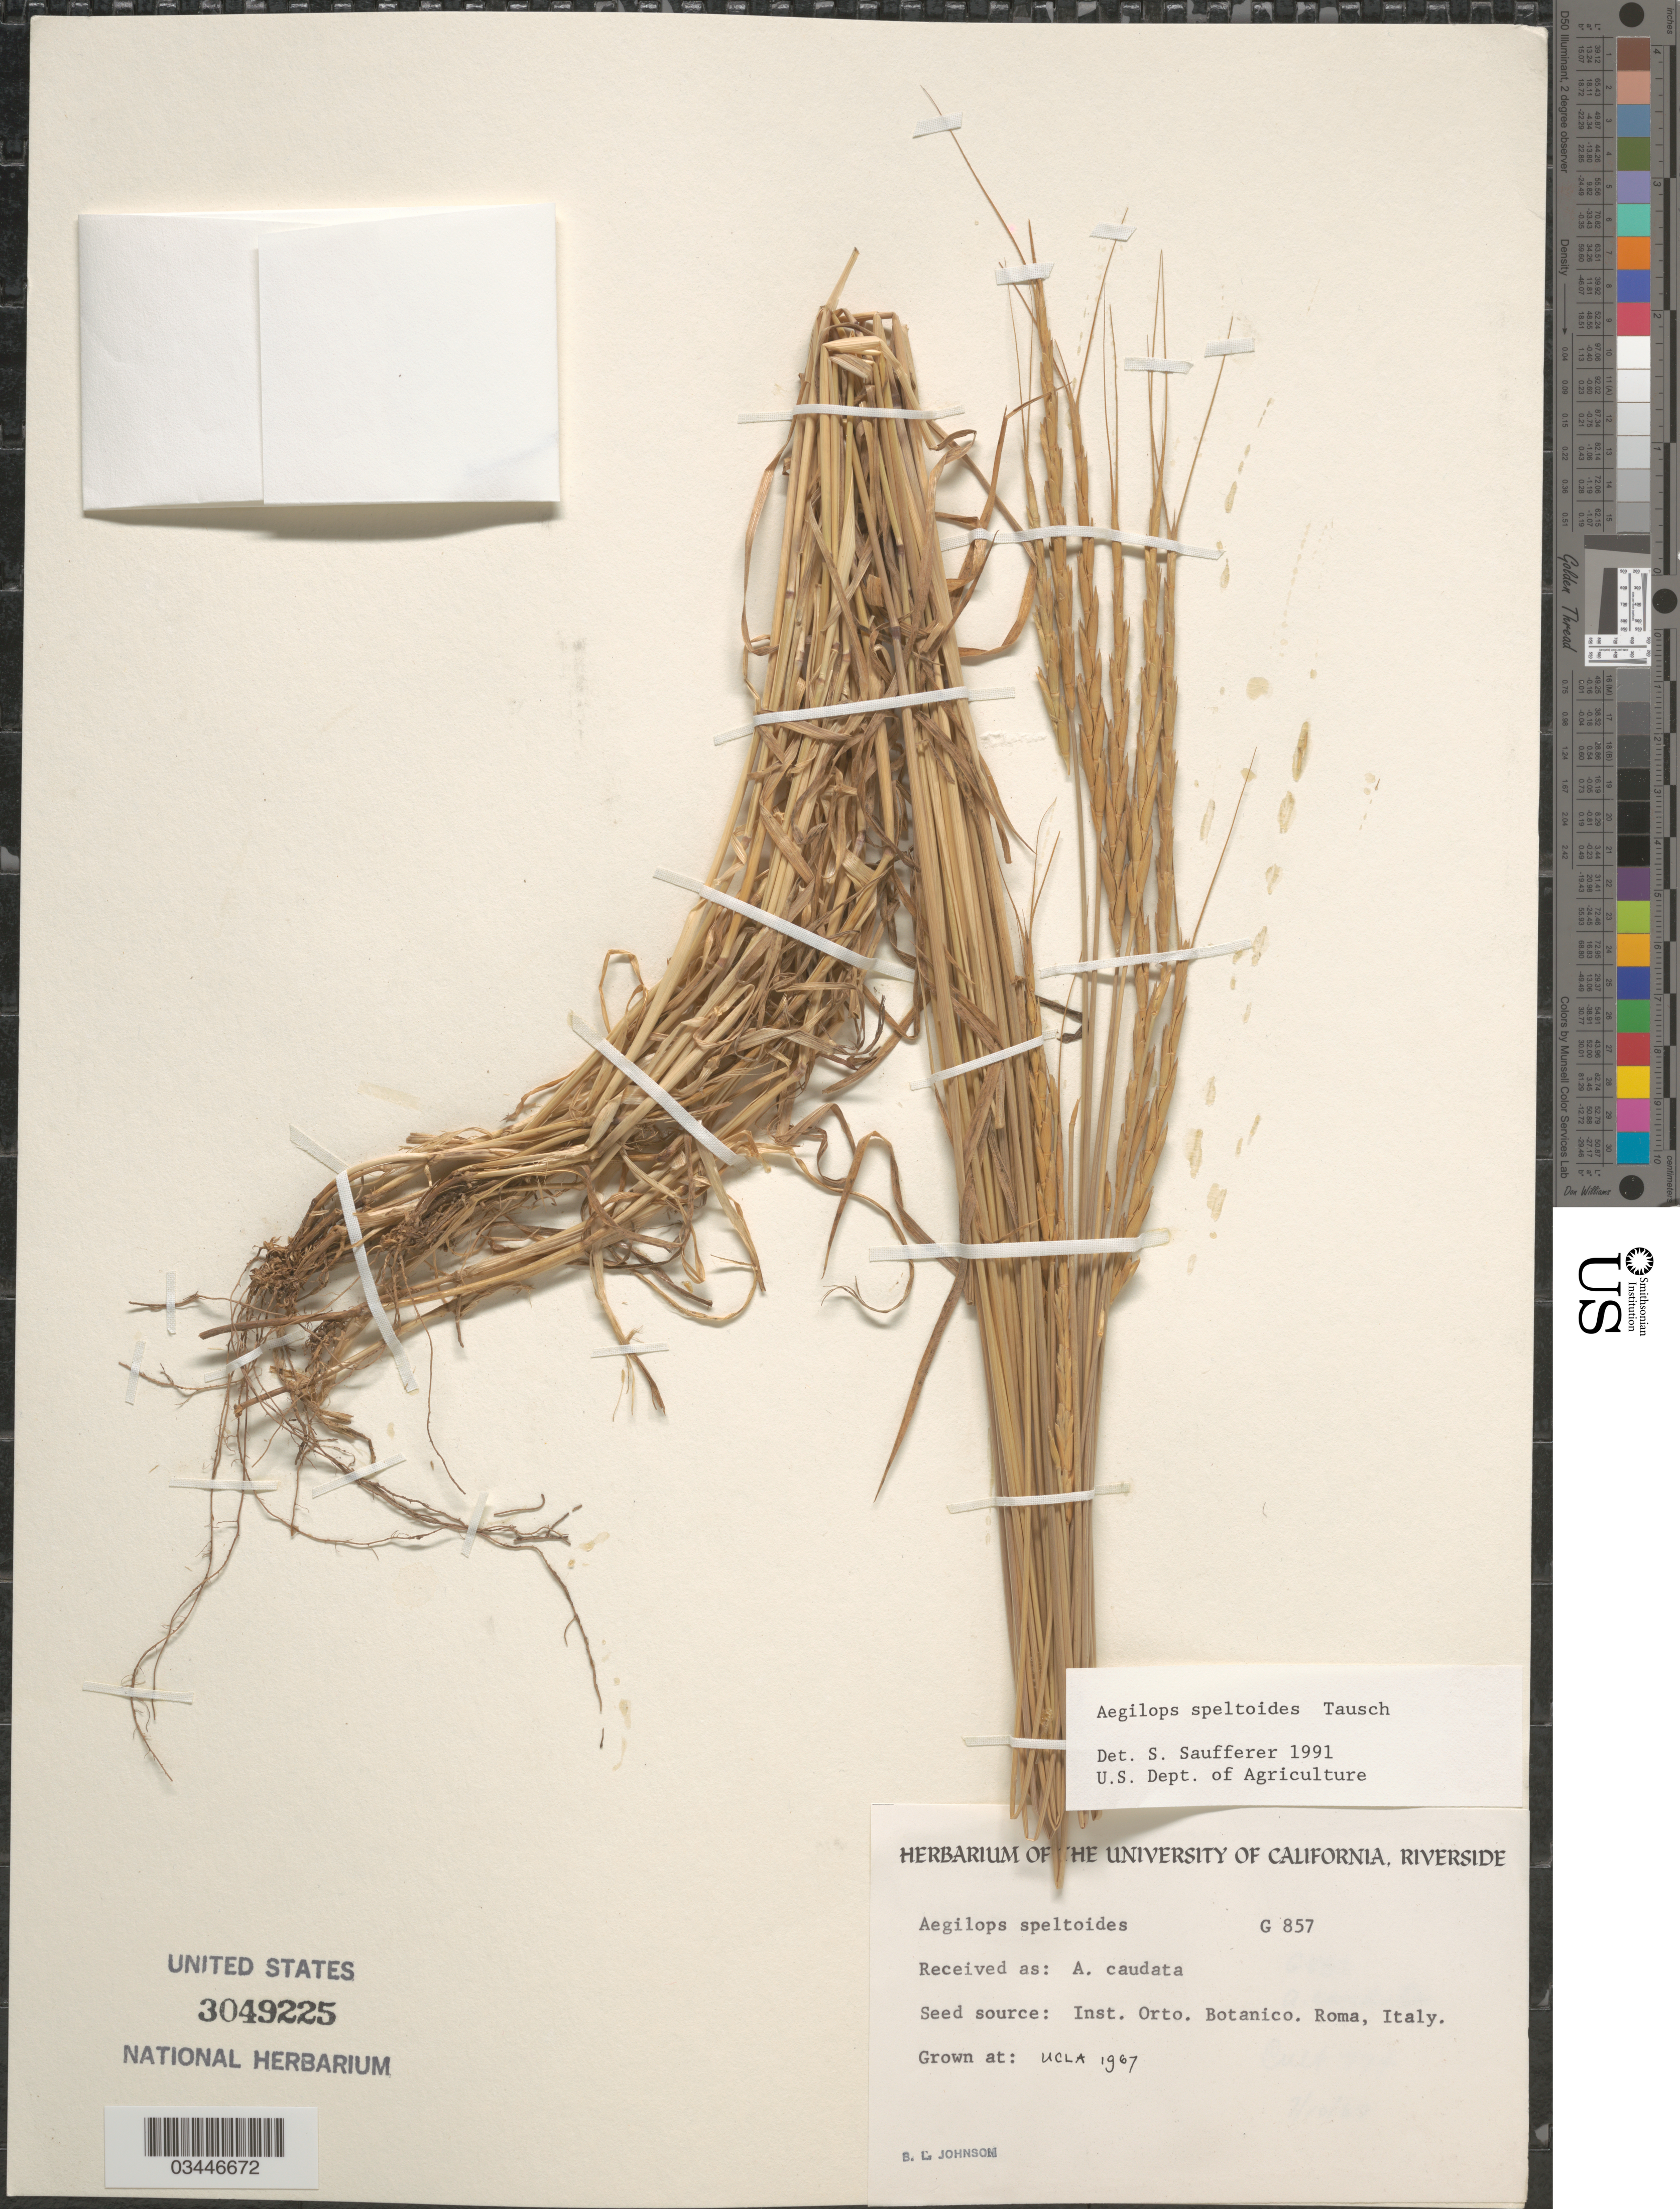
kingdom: Plantae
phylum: Tracheophyta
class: Liliopsida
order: Poales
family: Poaceae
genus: Aegilops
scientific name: Aegilops speltoides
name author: Tausch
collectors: B. Johnson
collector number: G857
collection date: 1967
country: United States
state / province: California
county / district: Los Angeles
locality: UCLA.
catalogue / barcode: US 3049225